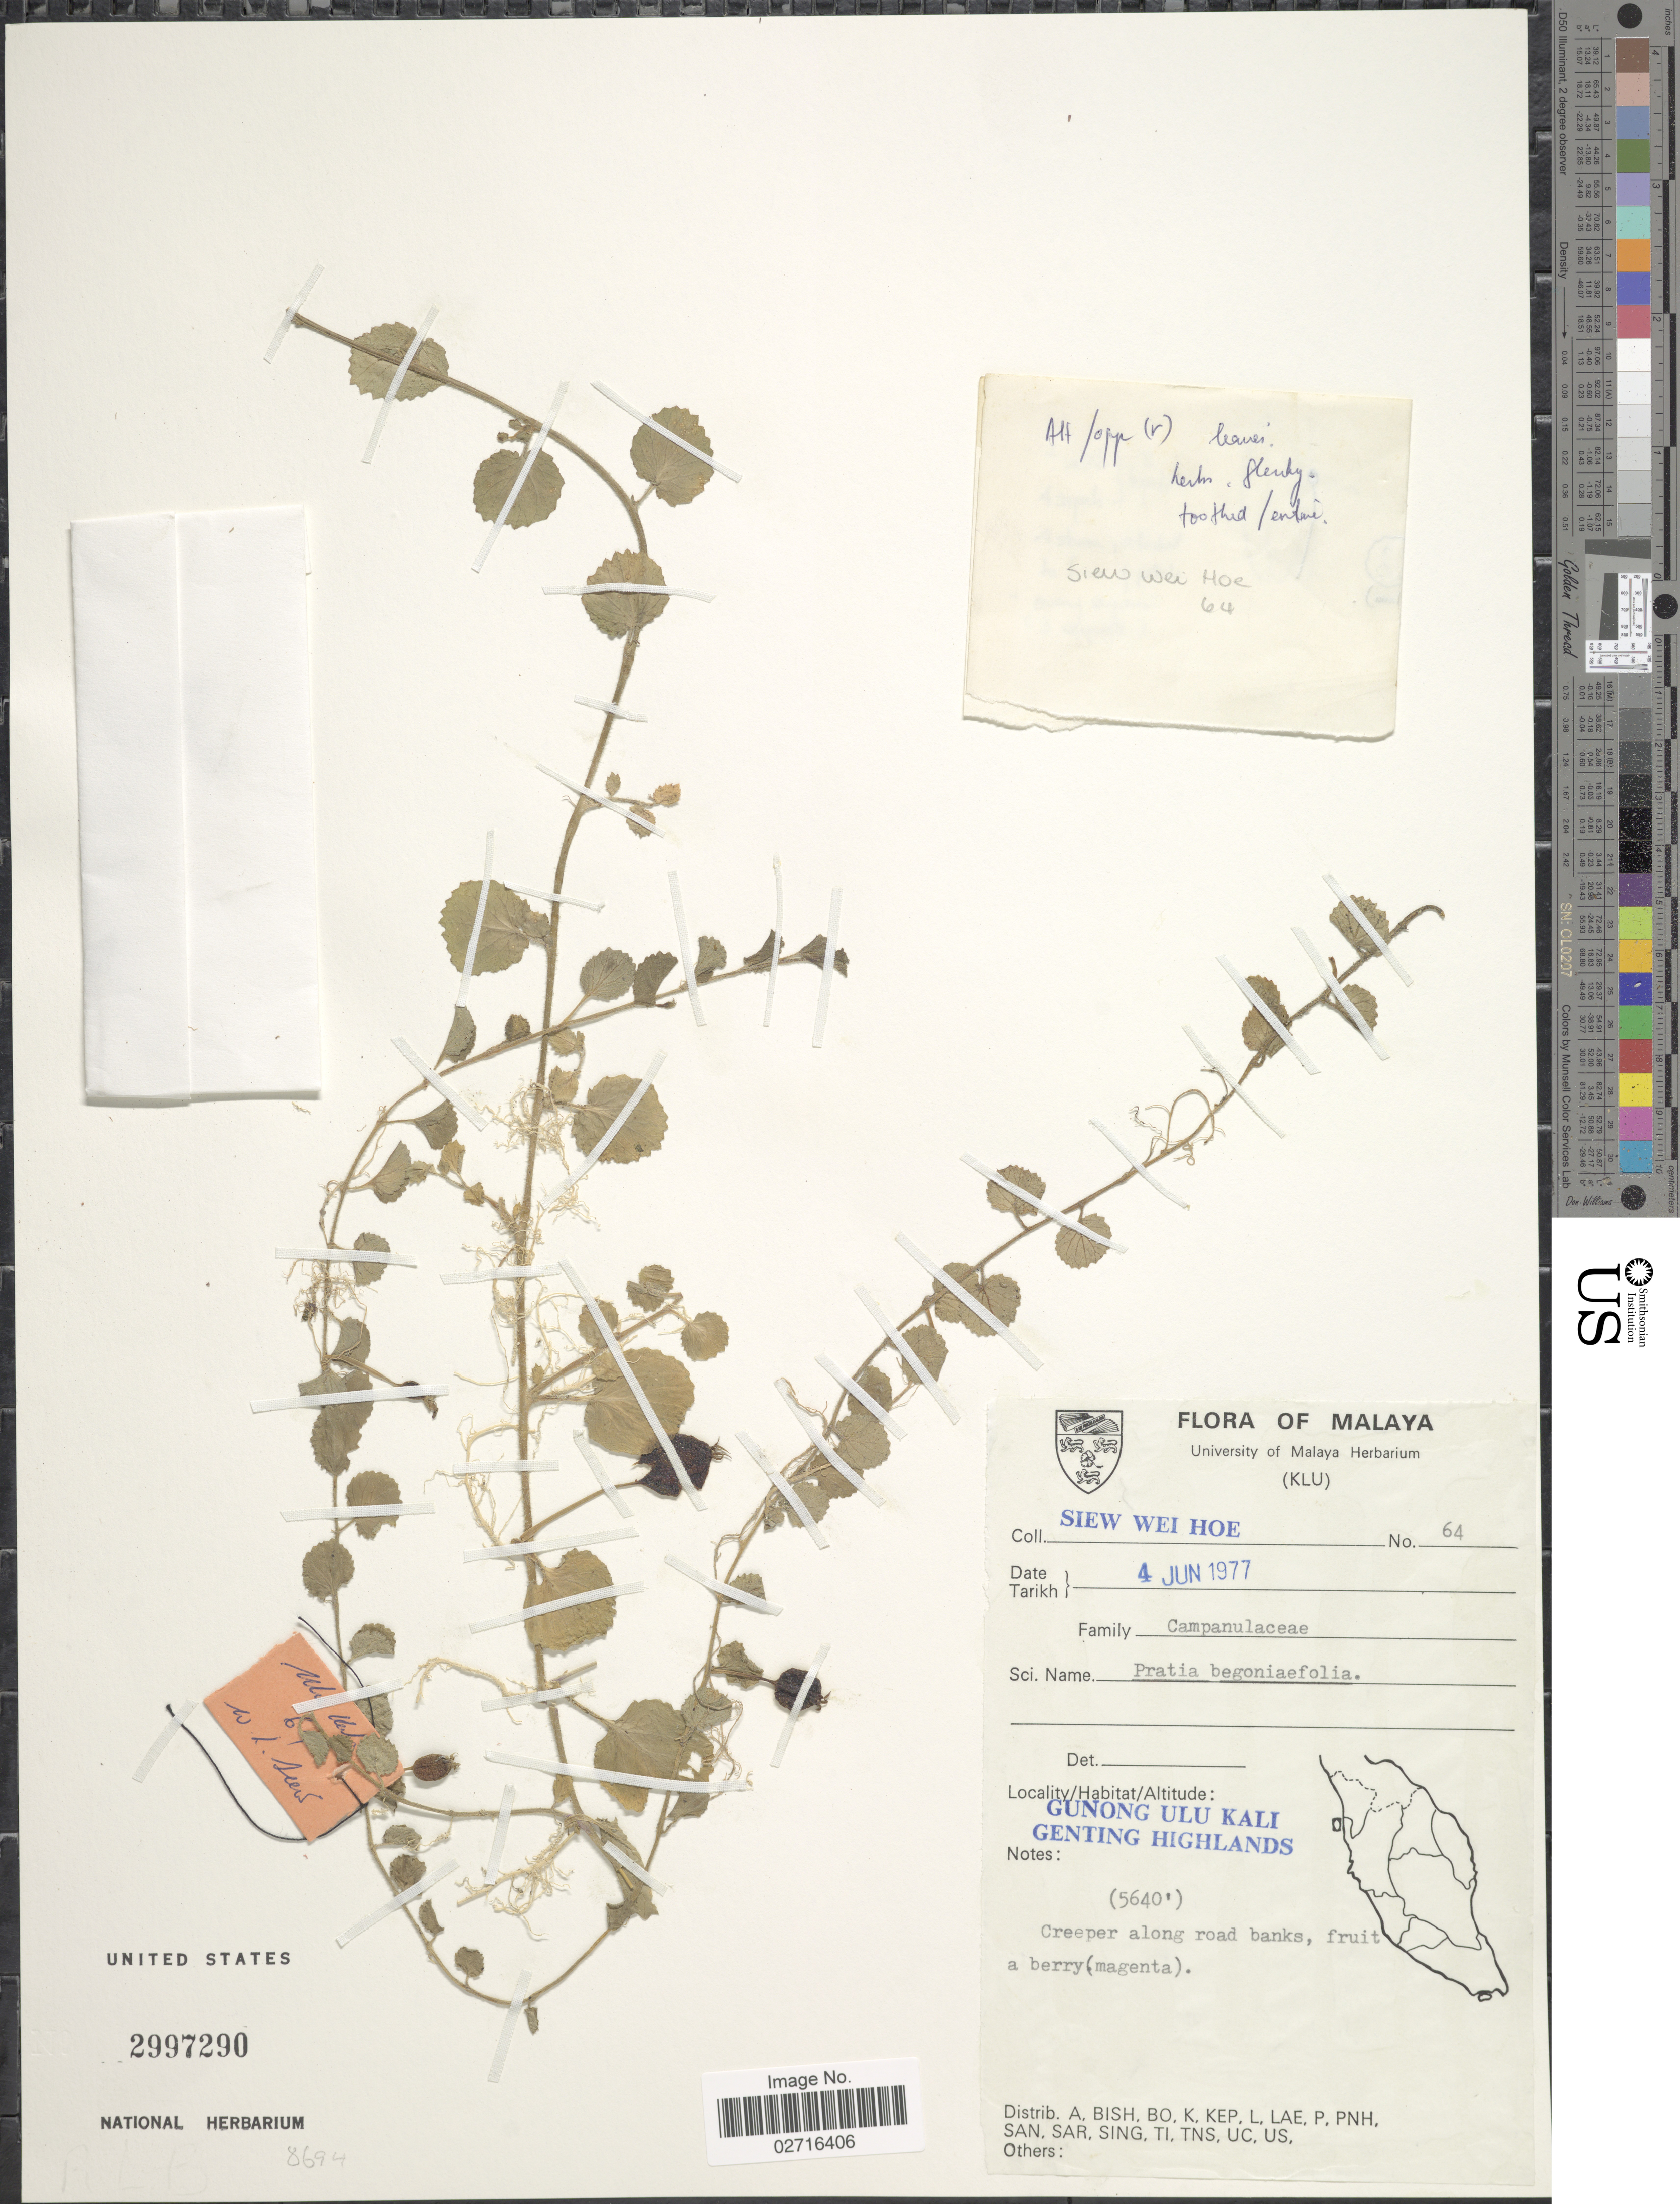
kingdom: Plantae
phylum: Tracheophyta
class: Magnoliopsida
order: Asterales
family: Campanulaceae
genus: Pratia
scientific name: Pratia begonifolia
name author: (Wall.) Lindl.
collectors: W. H. Siew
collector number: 64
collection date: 1977-06-04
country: Malaysia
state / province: Pahang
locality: Malaya, Gunong Ulu Kali, Genting Highlands, Creeper along road banks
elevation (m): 1719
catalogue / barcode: US 2997290